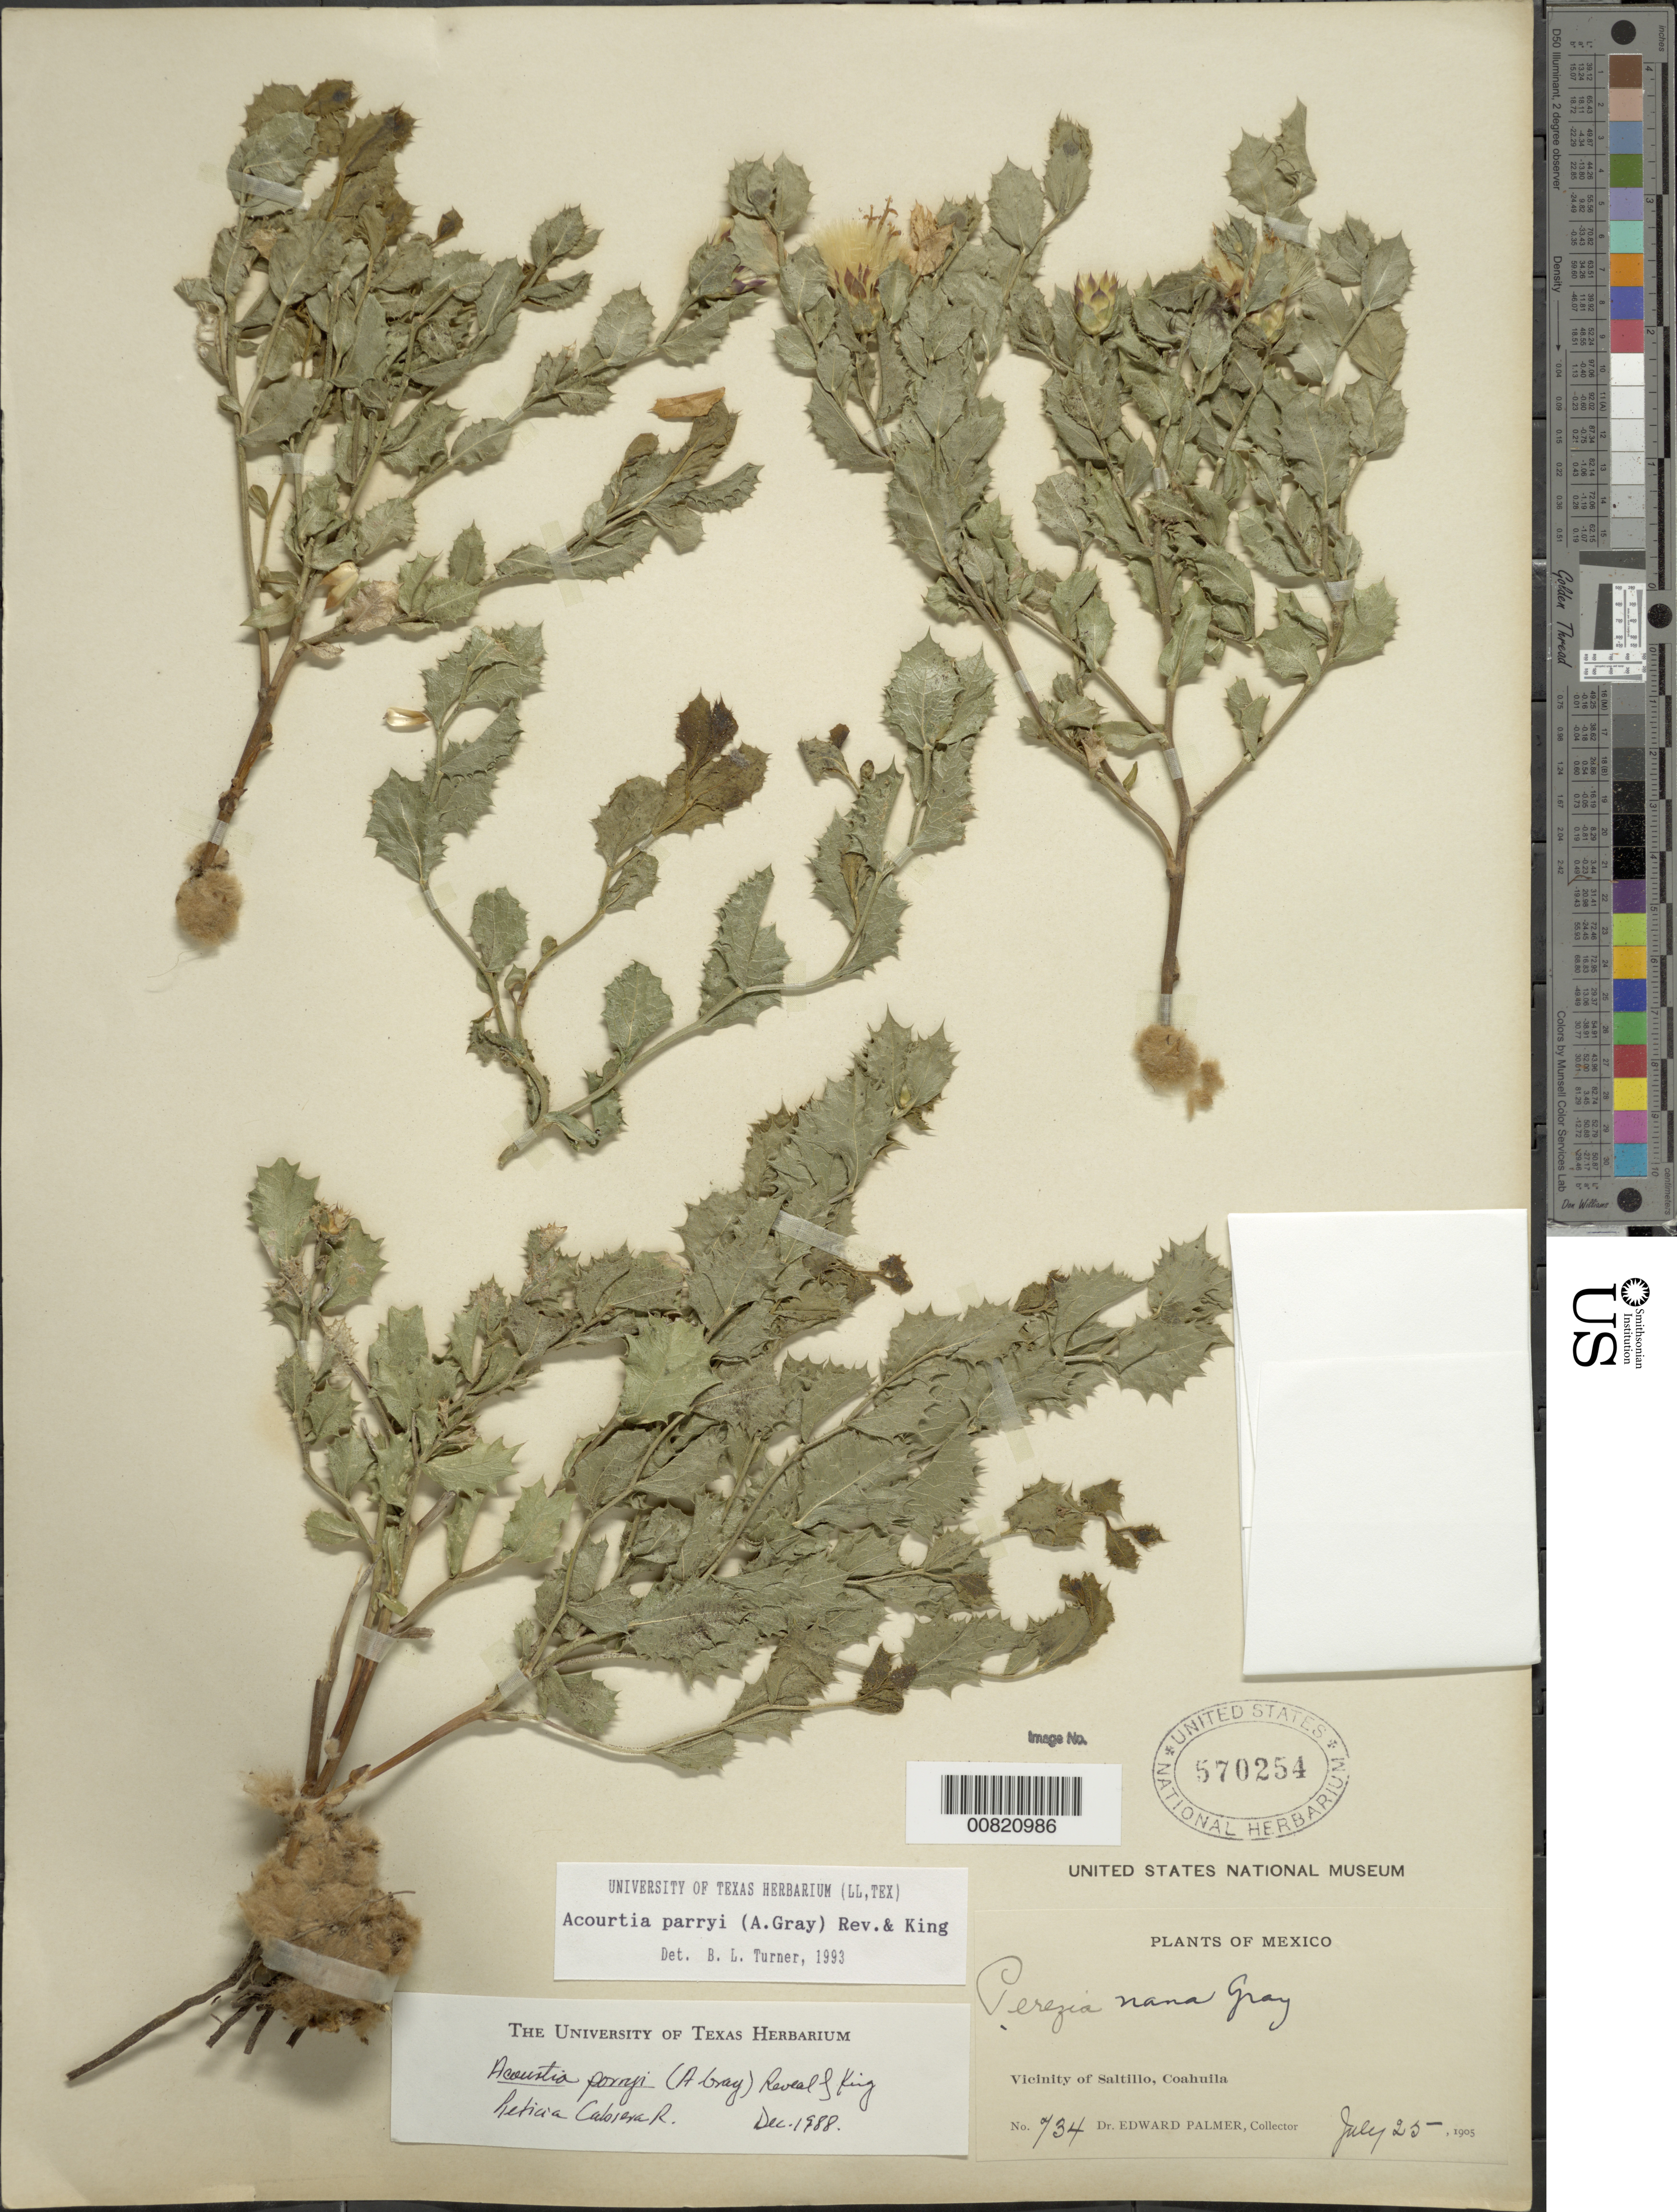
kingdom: Plantae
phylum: Tracheophyta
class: Magnoliopsida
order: Asterales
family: Asteraceae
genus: Acourtia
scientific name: Acourtia parryi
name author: (A. Gray) Reveal & R.M. King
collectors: E. Palmer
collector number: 734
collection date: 1905-07-25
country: Mexico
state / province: Coahuila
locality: Vicinity of Saltillo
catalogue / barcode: US 570254